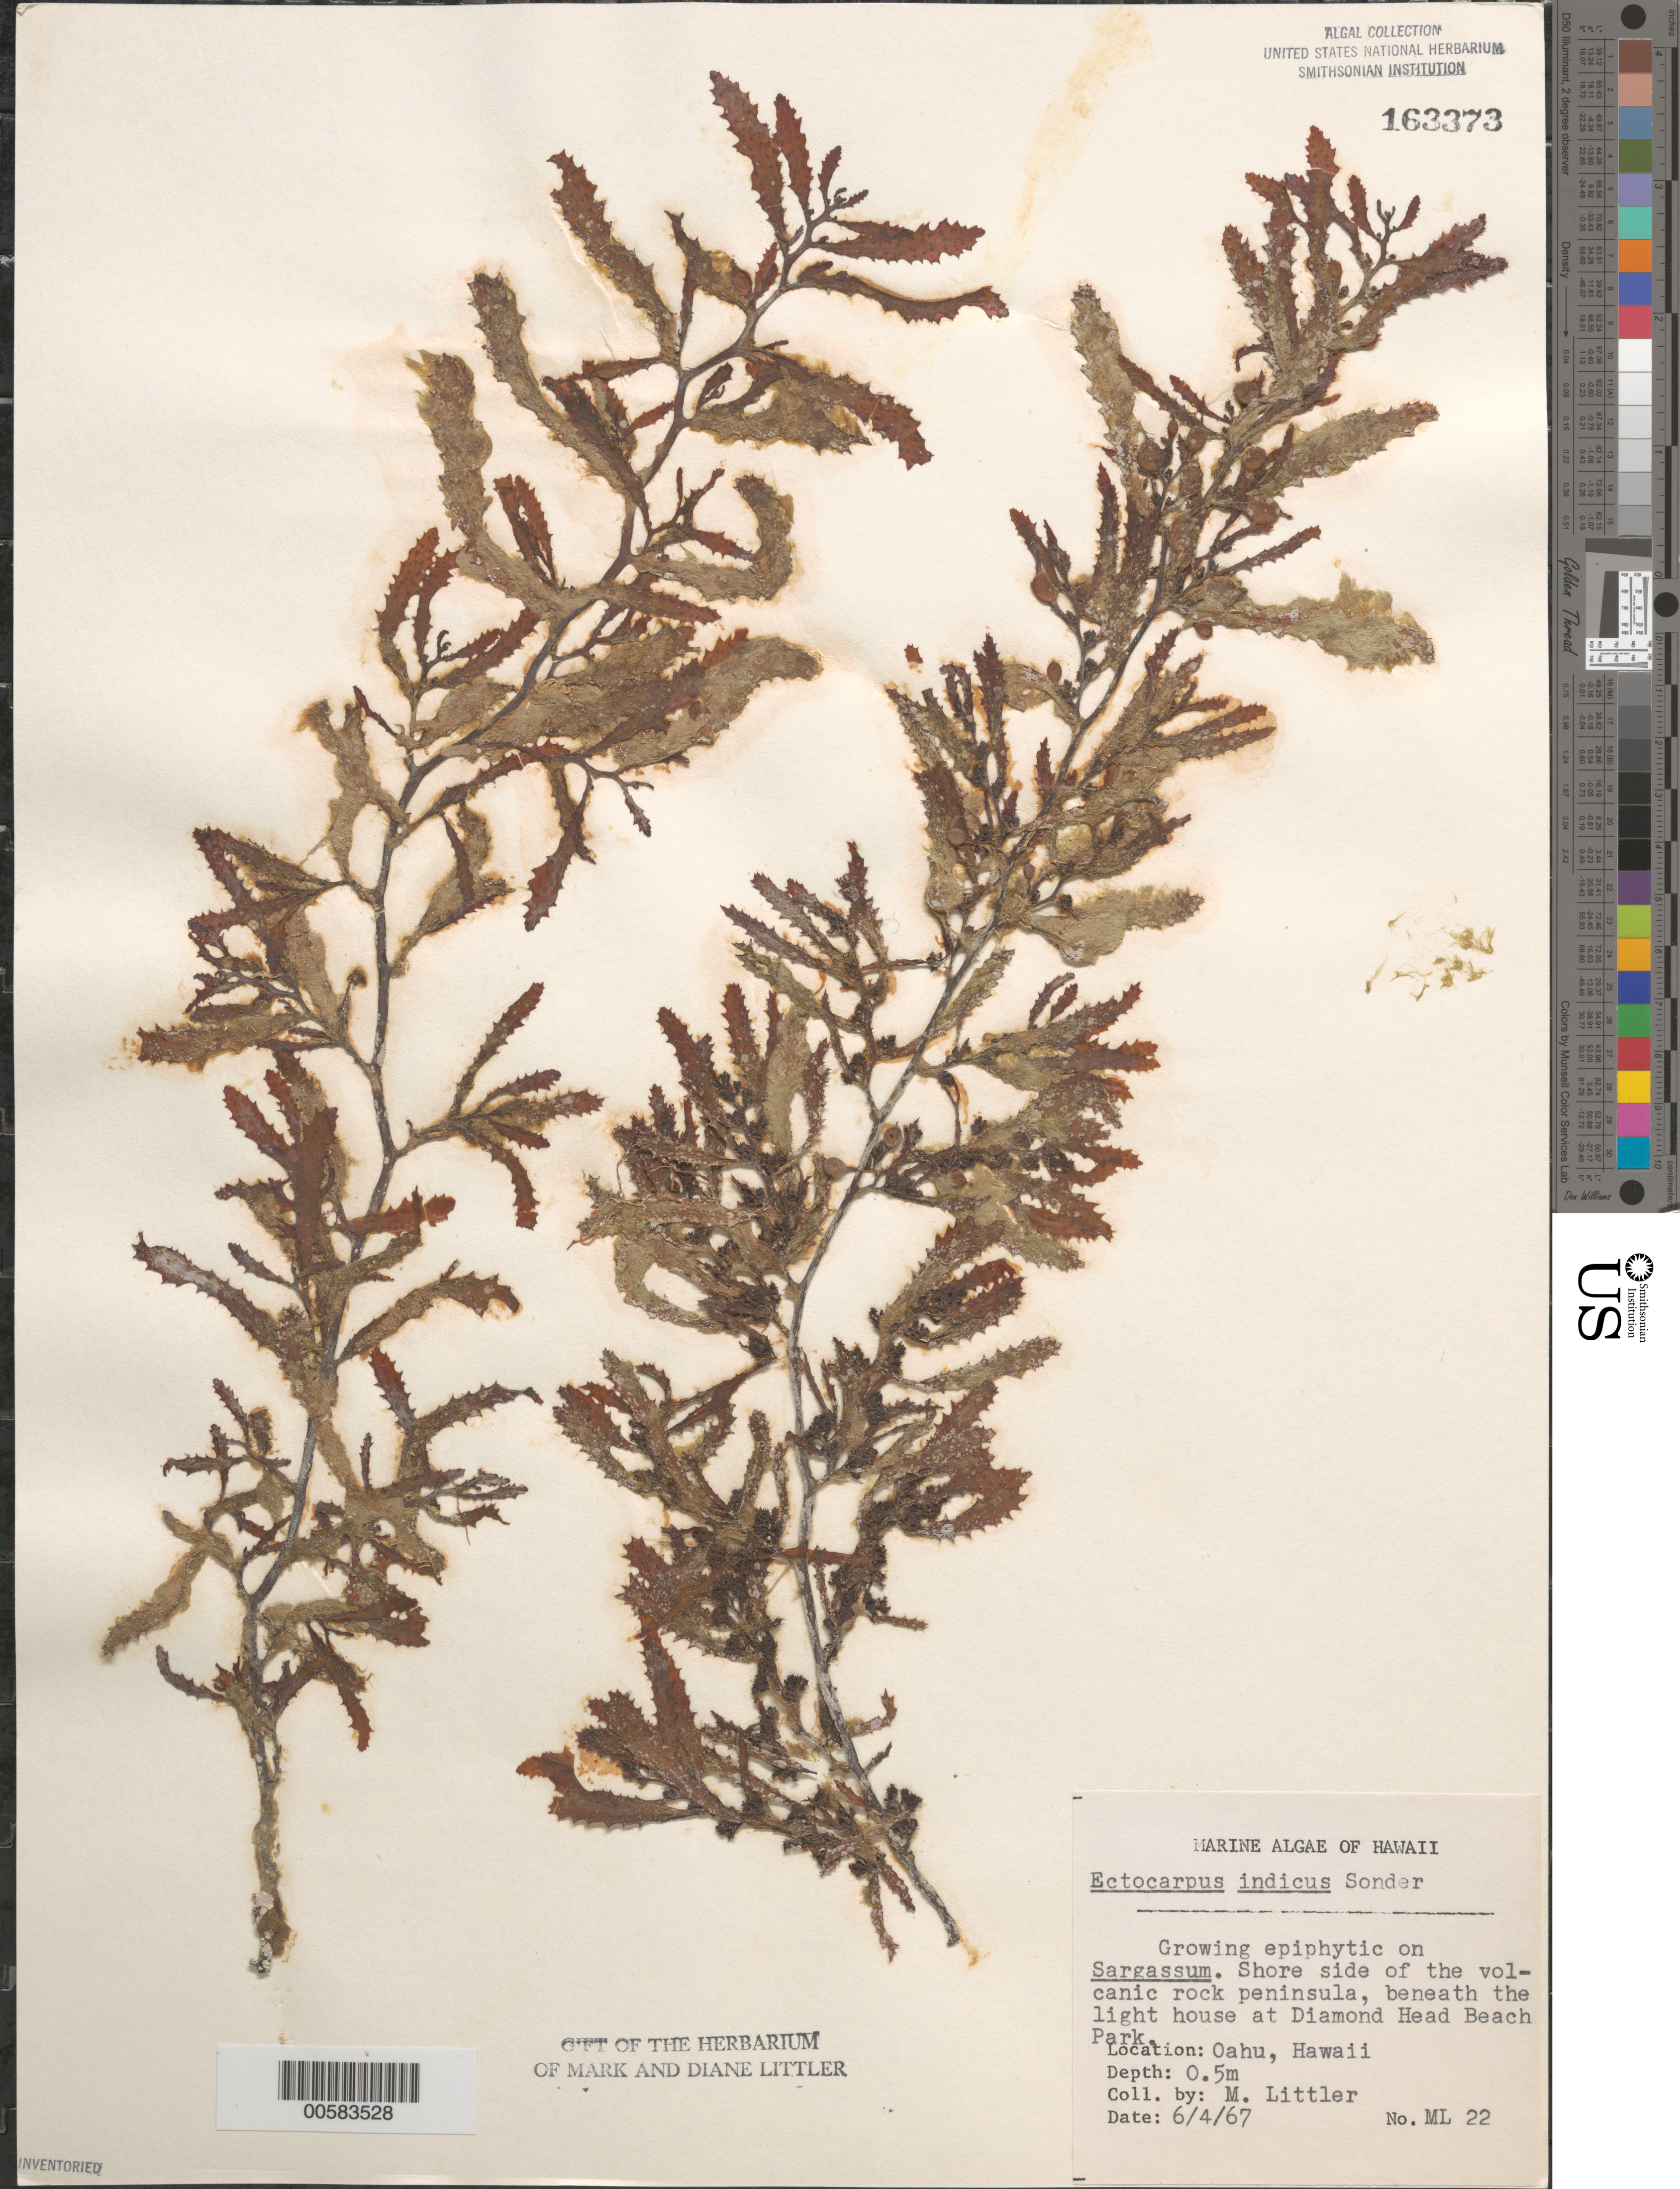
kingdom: Chromista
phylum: Ochrophyta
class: Phaeophyceae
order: Ectocarpales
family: Acinetosporaceae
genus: Feldmannia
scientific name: Feldmannia indica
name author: (O.G. Sond.) Womersley & A. Bailey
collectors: M. M. Littler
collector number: ML 22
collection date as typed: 04 Jun 1967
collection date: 1967-06-04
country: United States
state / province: Hawaii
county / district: Honolulu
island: Oahu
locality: Diamond Head Beach Park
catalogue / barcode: US 163373